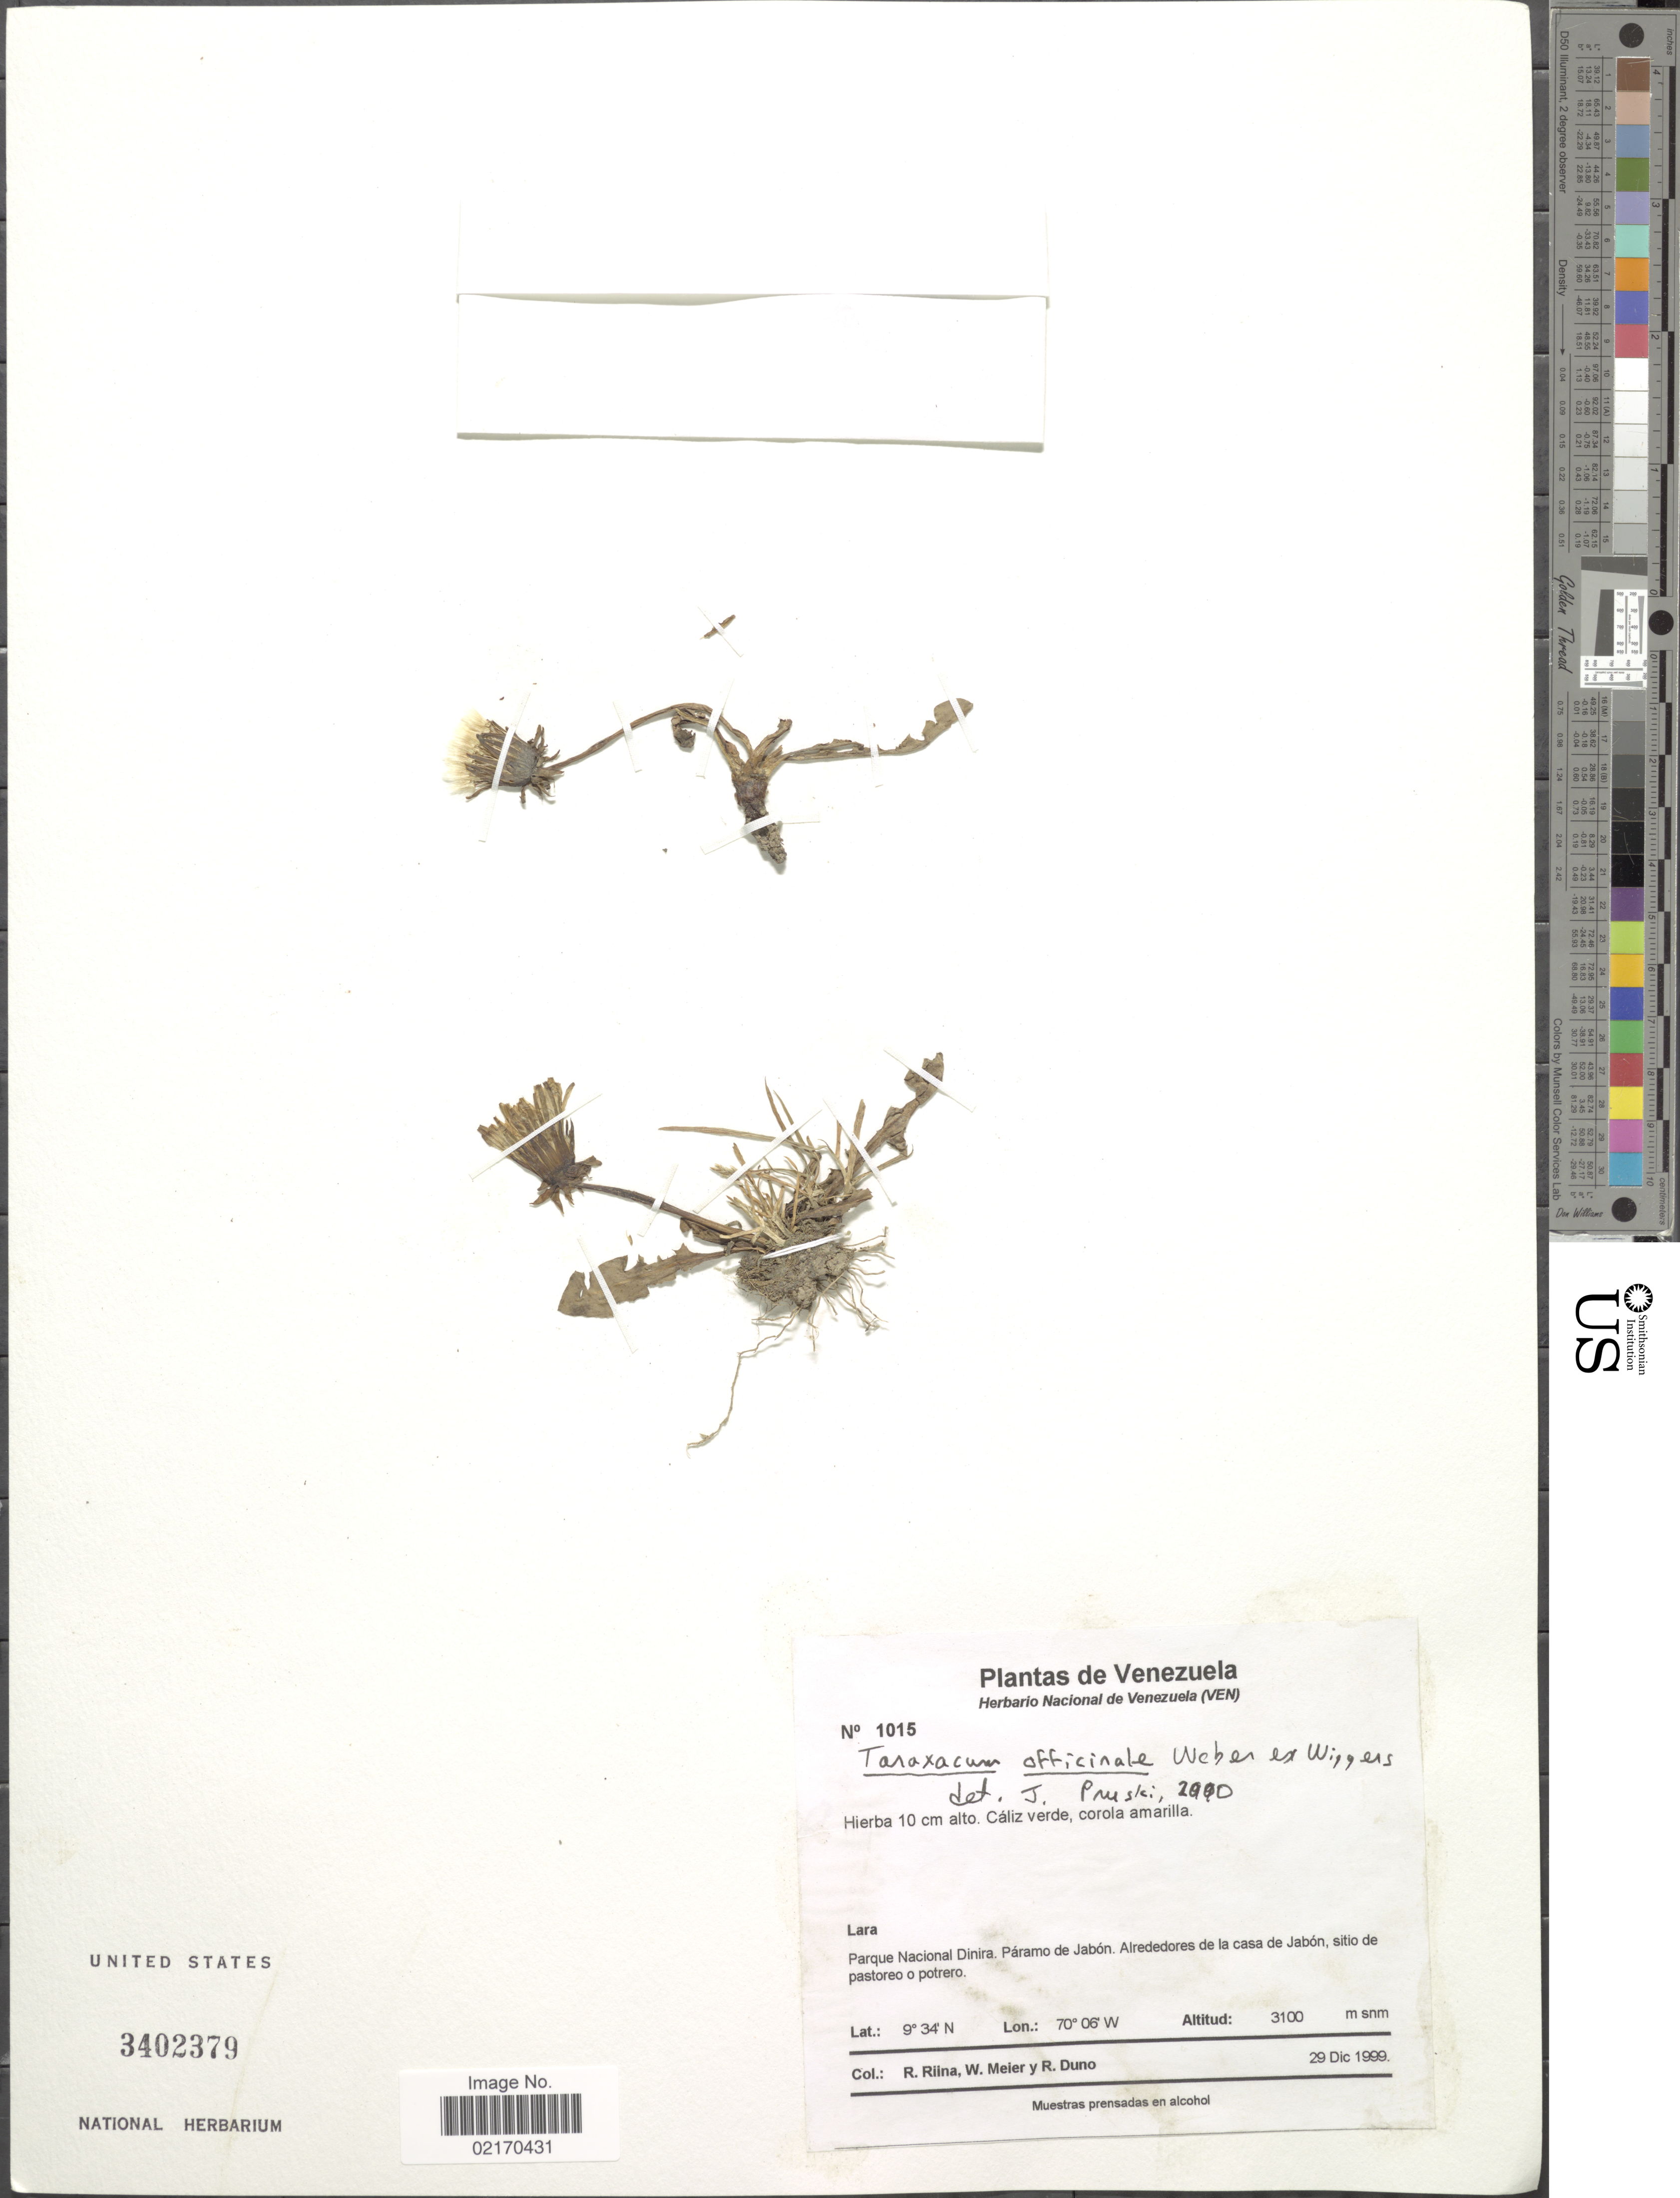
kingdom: Plantae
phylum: Tracheophyta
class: Magnoliopsida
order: Asterales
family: Asteraceae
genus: Taraxacum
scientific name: Taraxacum officinale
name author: G.H. Weber ex F.H. Wigg.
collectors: R. Riina, W. Meier & R. Duno de Stefano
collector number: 1015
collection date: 1999-12-29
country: Venezuela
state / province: Lara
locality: Parque Nacional Dinira, Paramo de Jabon, Alrededores de la casa de Jabon, sitio de pastoreo o potrero.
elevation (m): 3100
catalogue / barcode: US 3402379